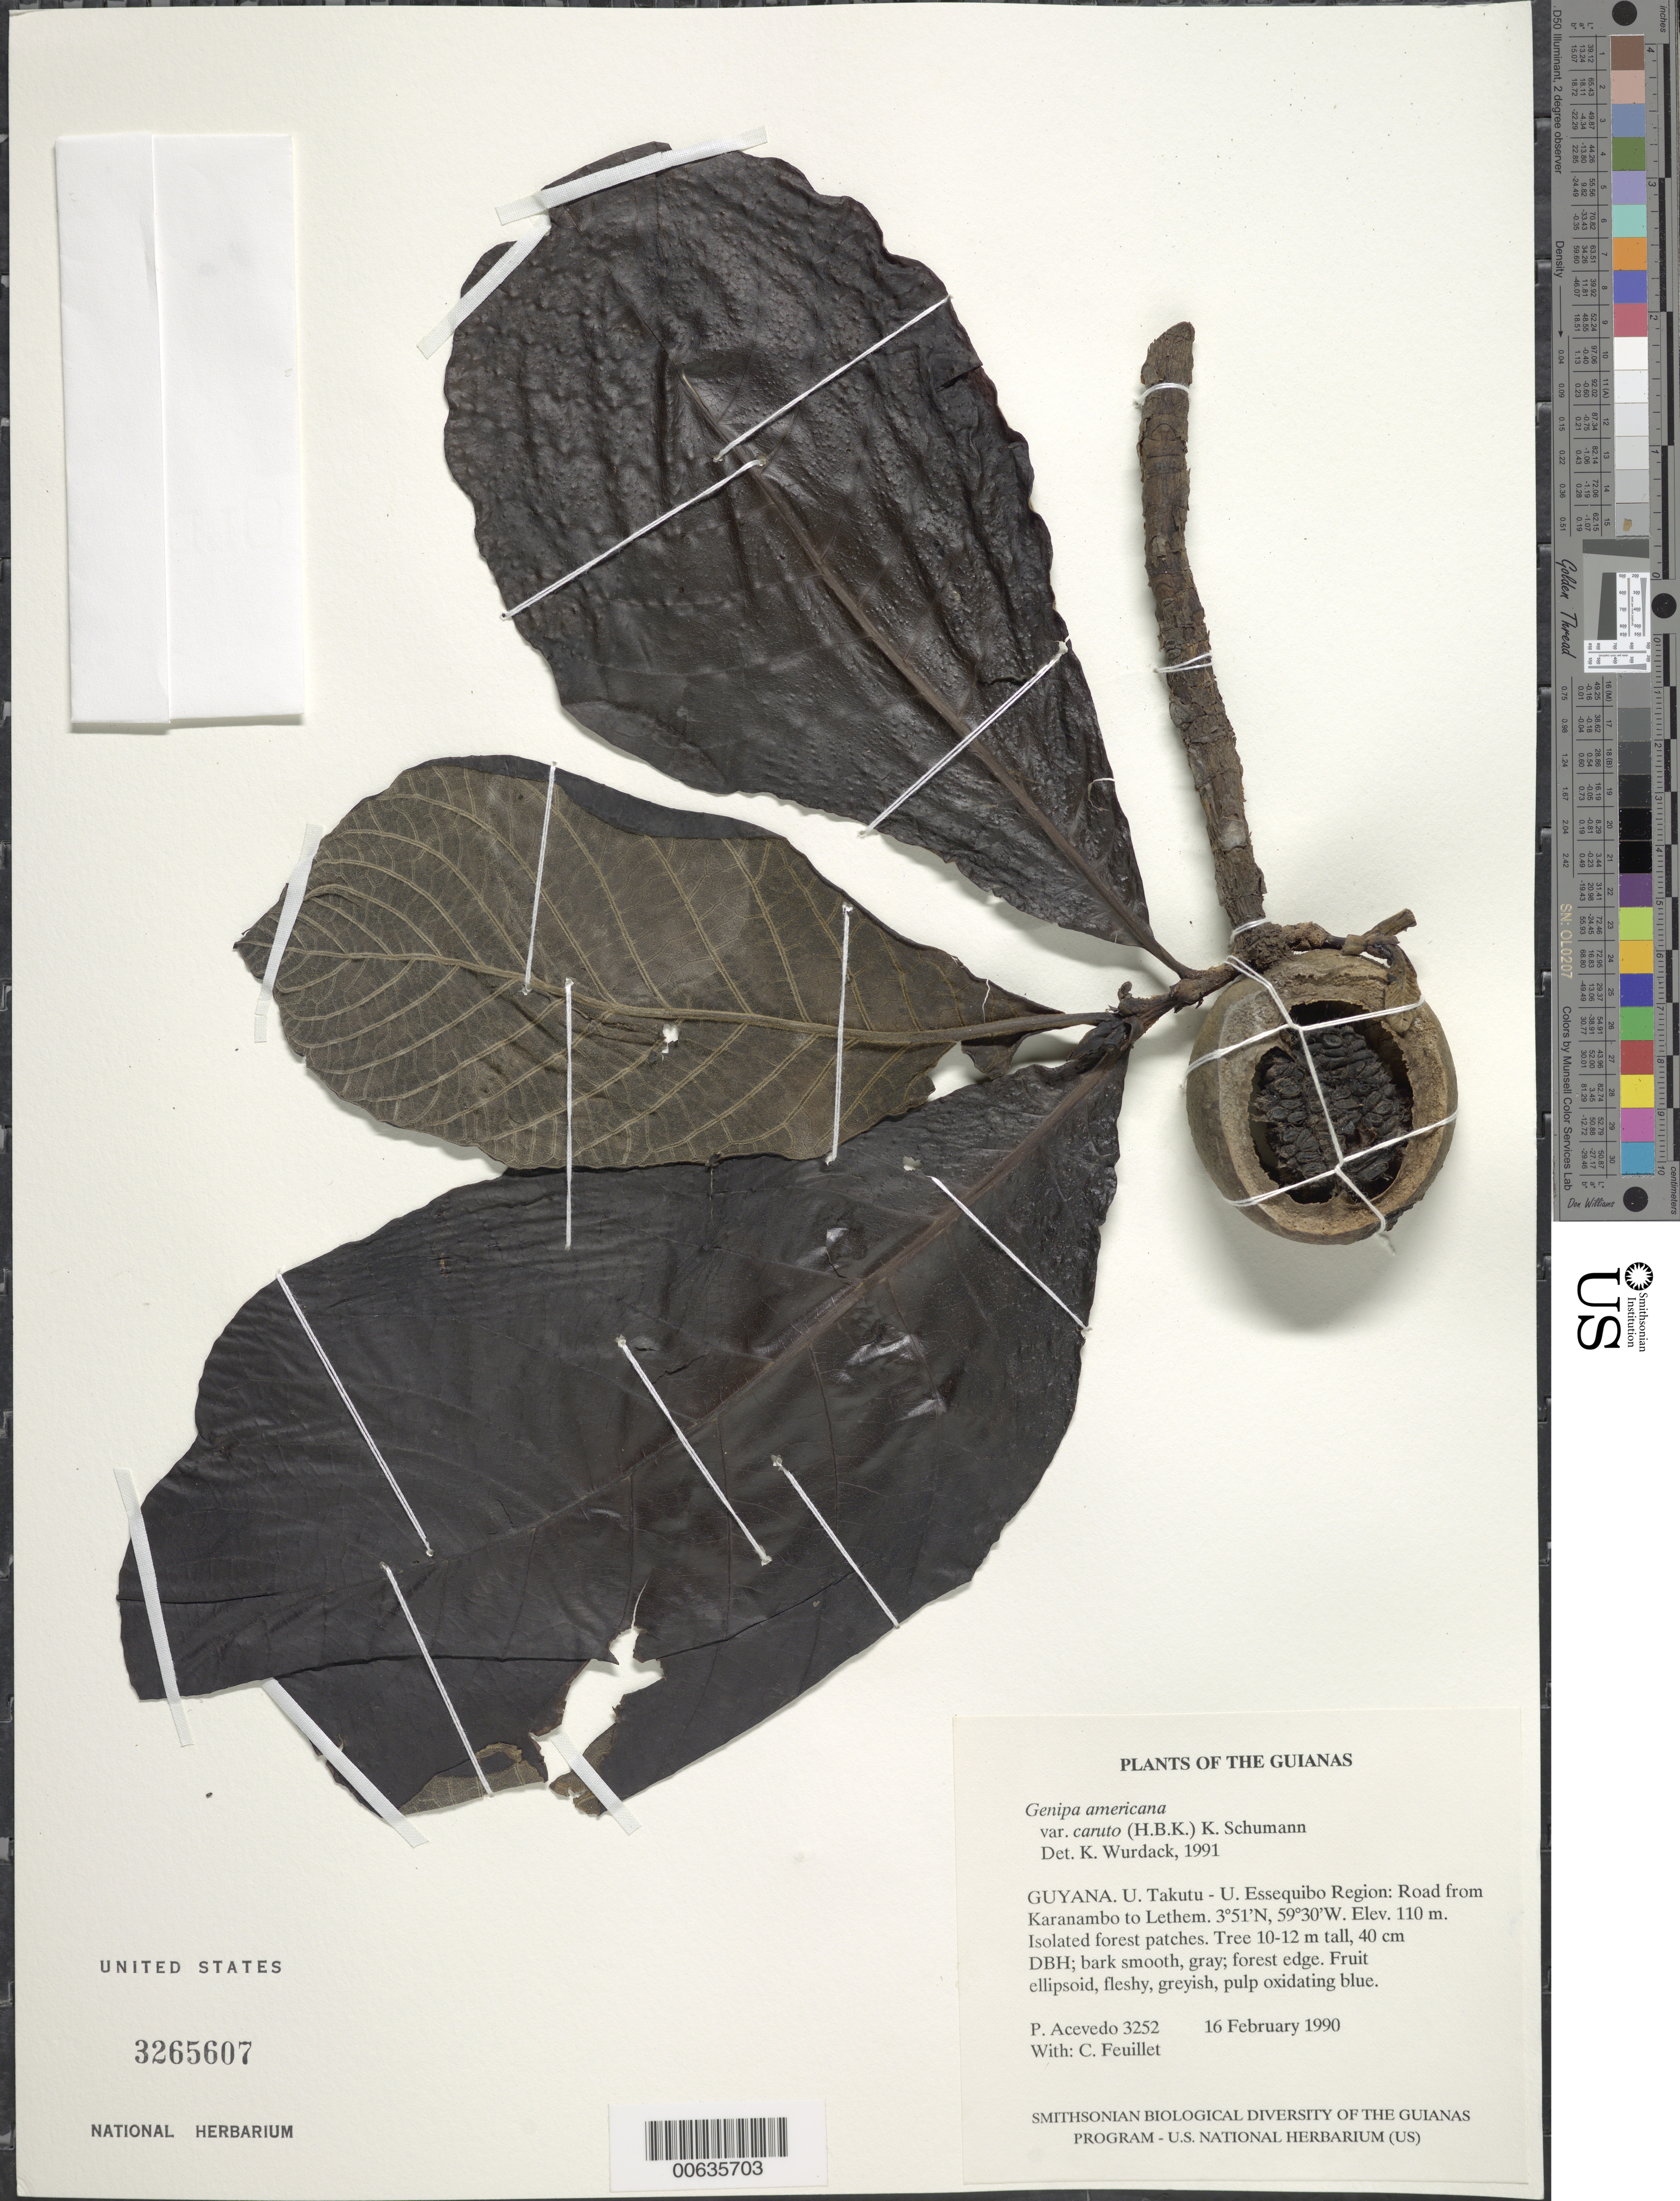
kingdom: Plantae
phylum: Tracheophyta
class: Magnoliopsida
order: Gentianales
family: Rubiaceae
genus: Genipa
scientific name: Genipa americana var. caruto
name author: (Kunth) K. Schum.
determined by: Wurdack, Kenneth J., (US), Smithsonian Institution - National Museum of Natural History (UNITED STATES)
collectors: P. Acevedo-Rodr. & C. Feuillet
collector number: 3252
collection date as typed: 16 Feb 1990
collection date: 1990-02-16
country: Guyana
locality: U. Takutu - U. Essequibo. Road from Karanambo to Lethem.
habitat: Isolated forest patches.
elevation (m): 110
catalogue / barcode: US 3265607